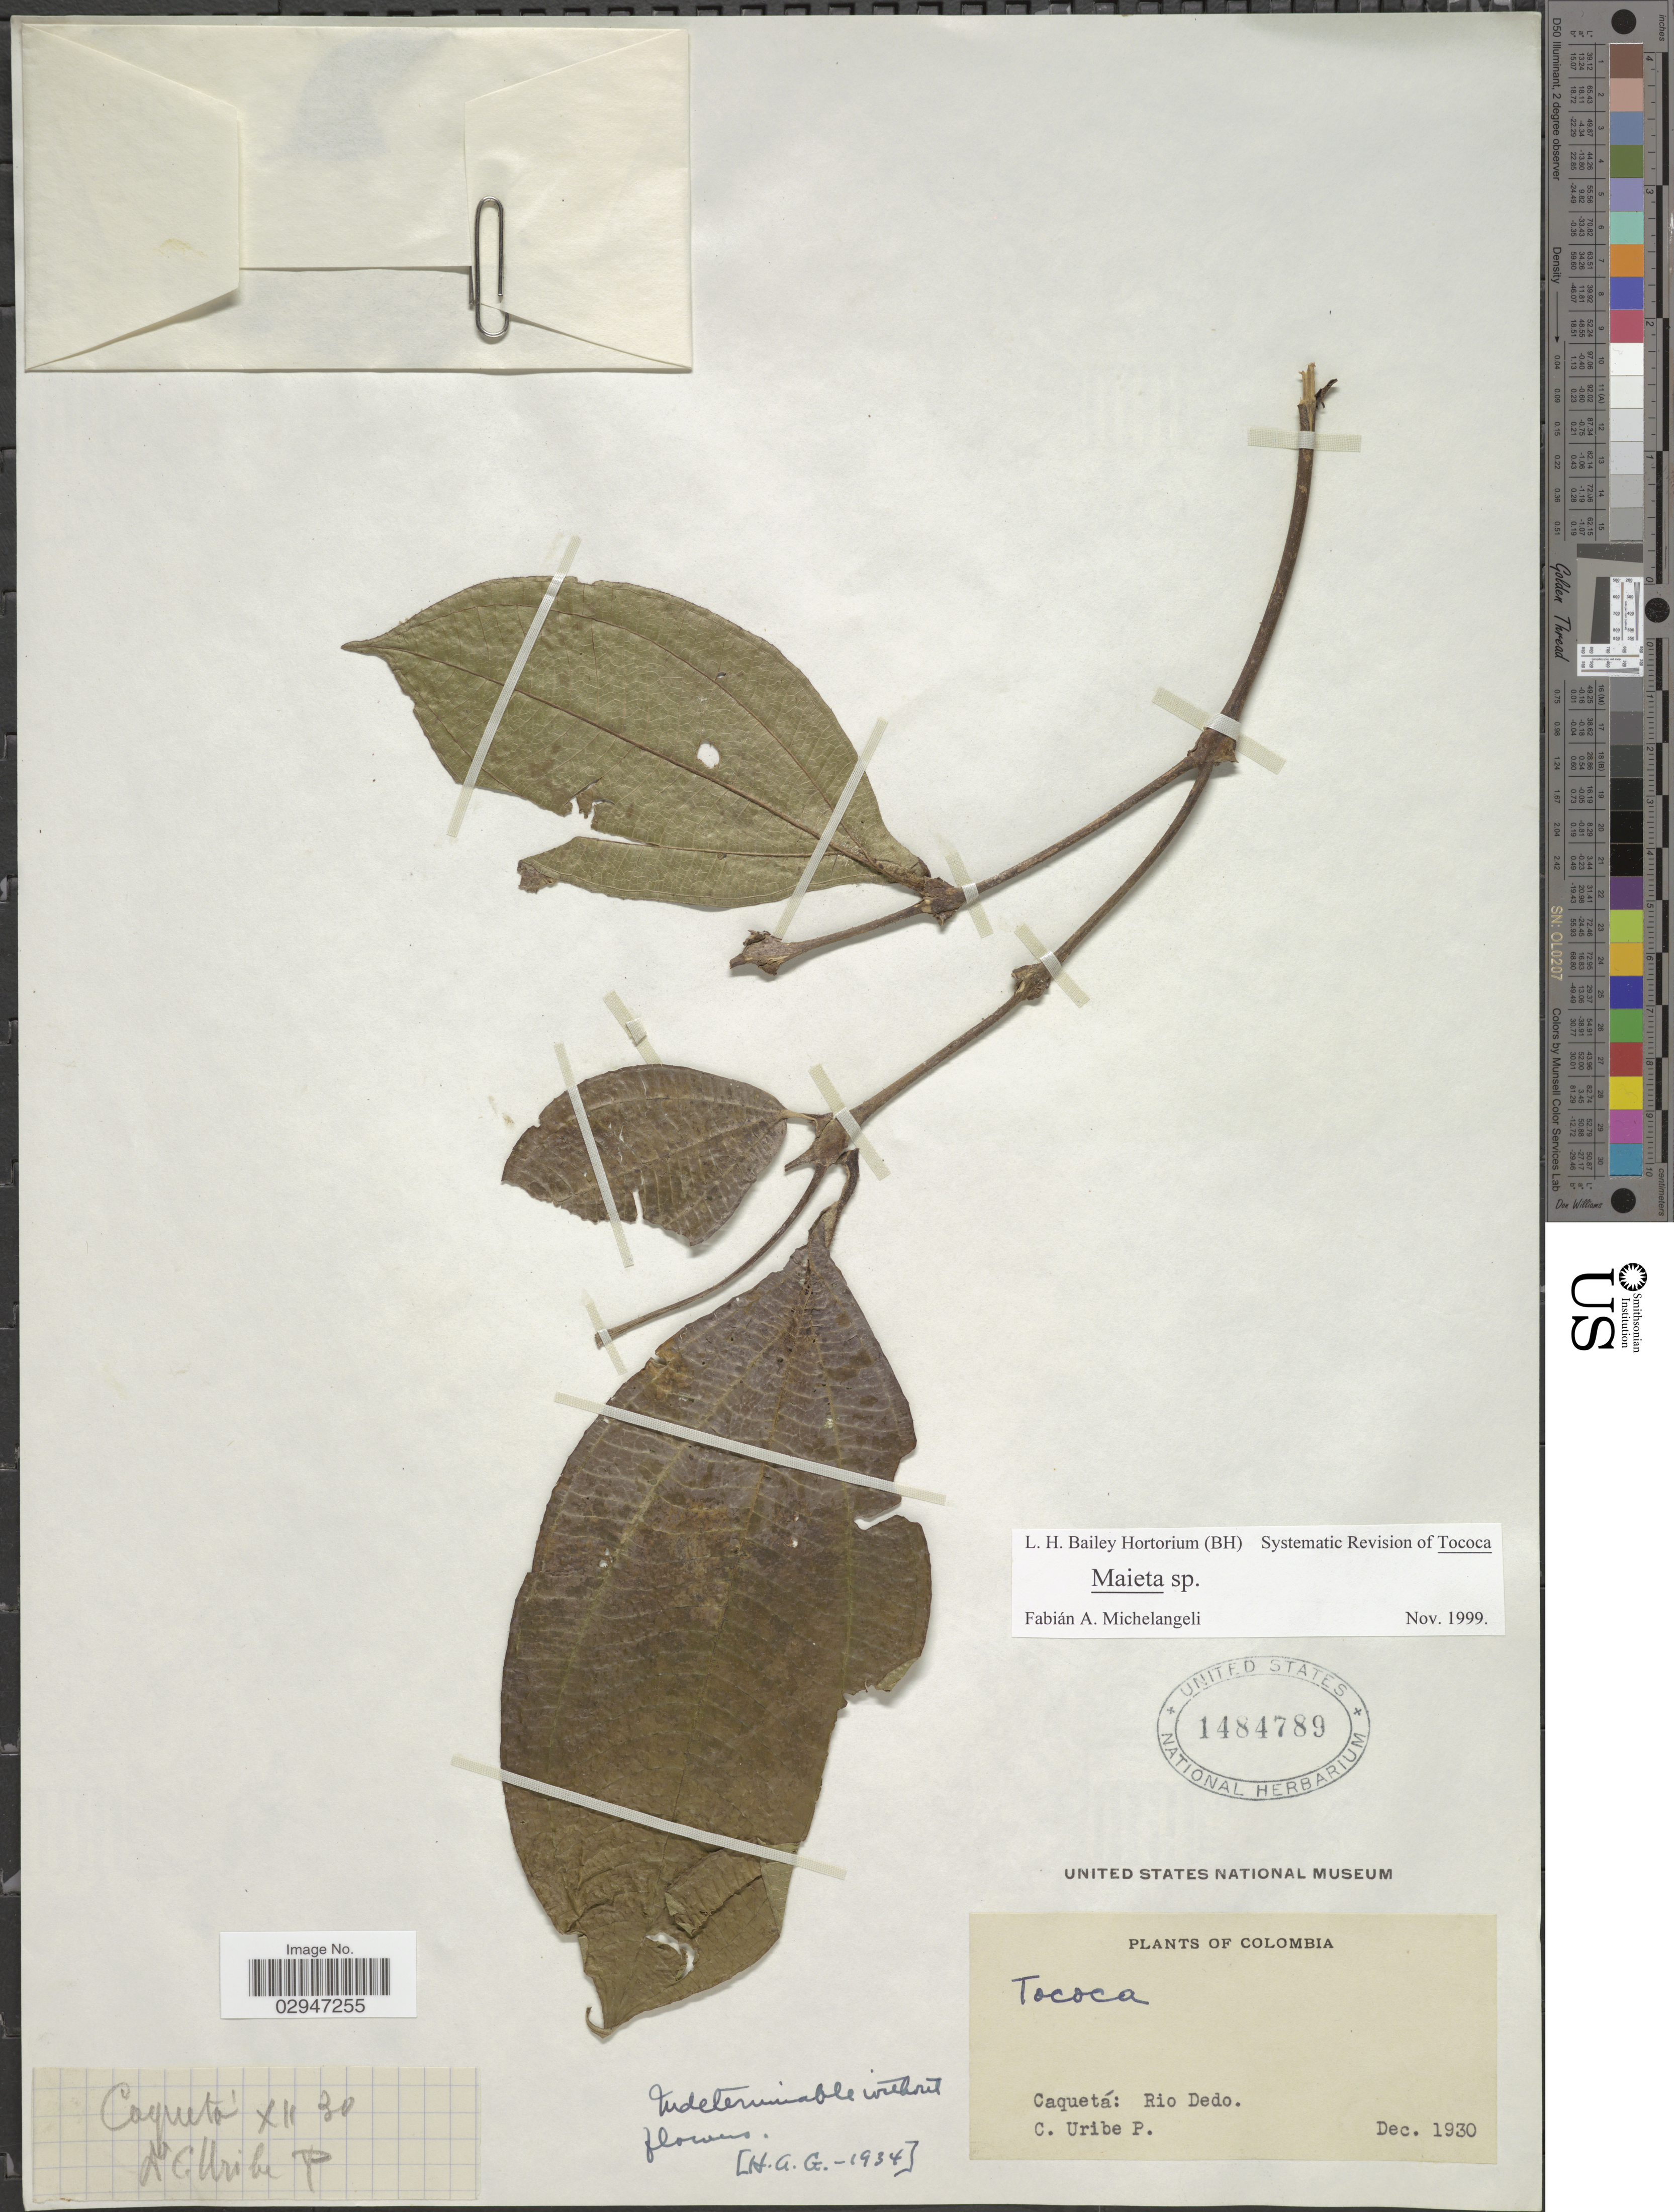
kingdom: Plantae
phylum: Tracheophyta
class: Magnoliopsida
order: Myrtales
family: Melastomataceae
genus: Miconia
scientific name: Miconia sp.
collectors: C. Uribe P.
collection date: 1930-12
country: Colombia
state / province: Caquetá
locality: Rio Dedo.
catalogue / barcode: US 1484789